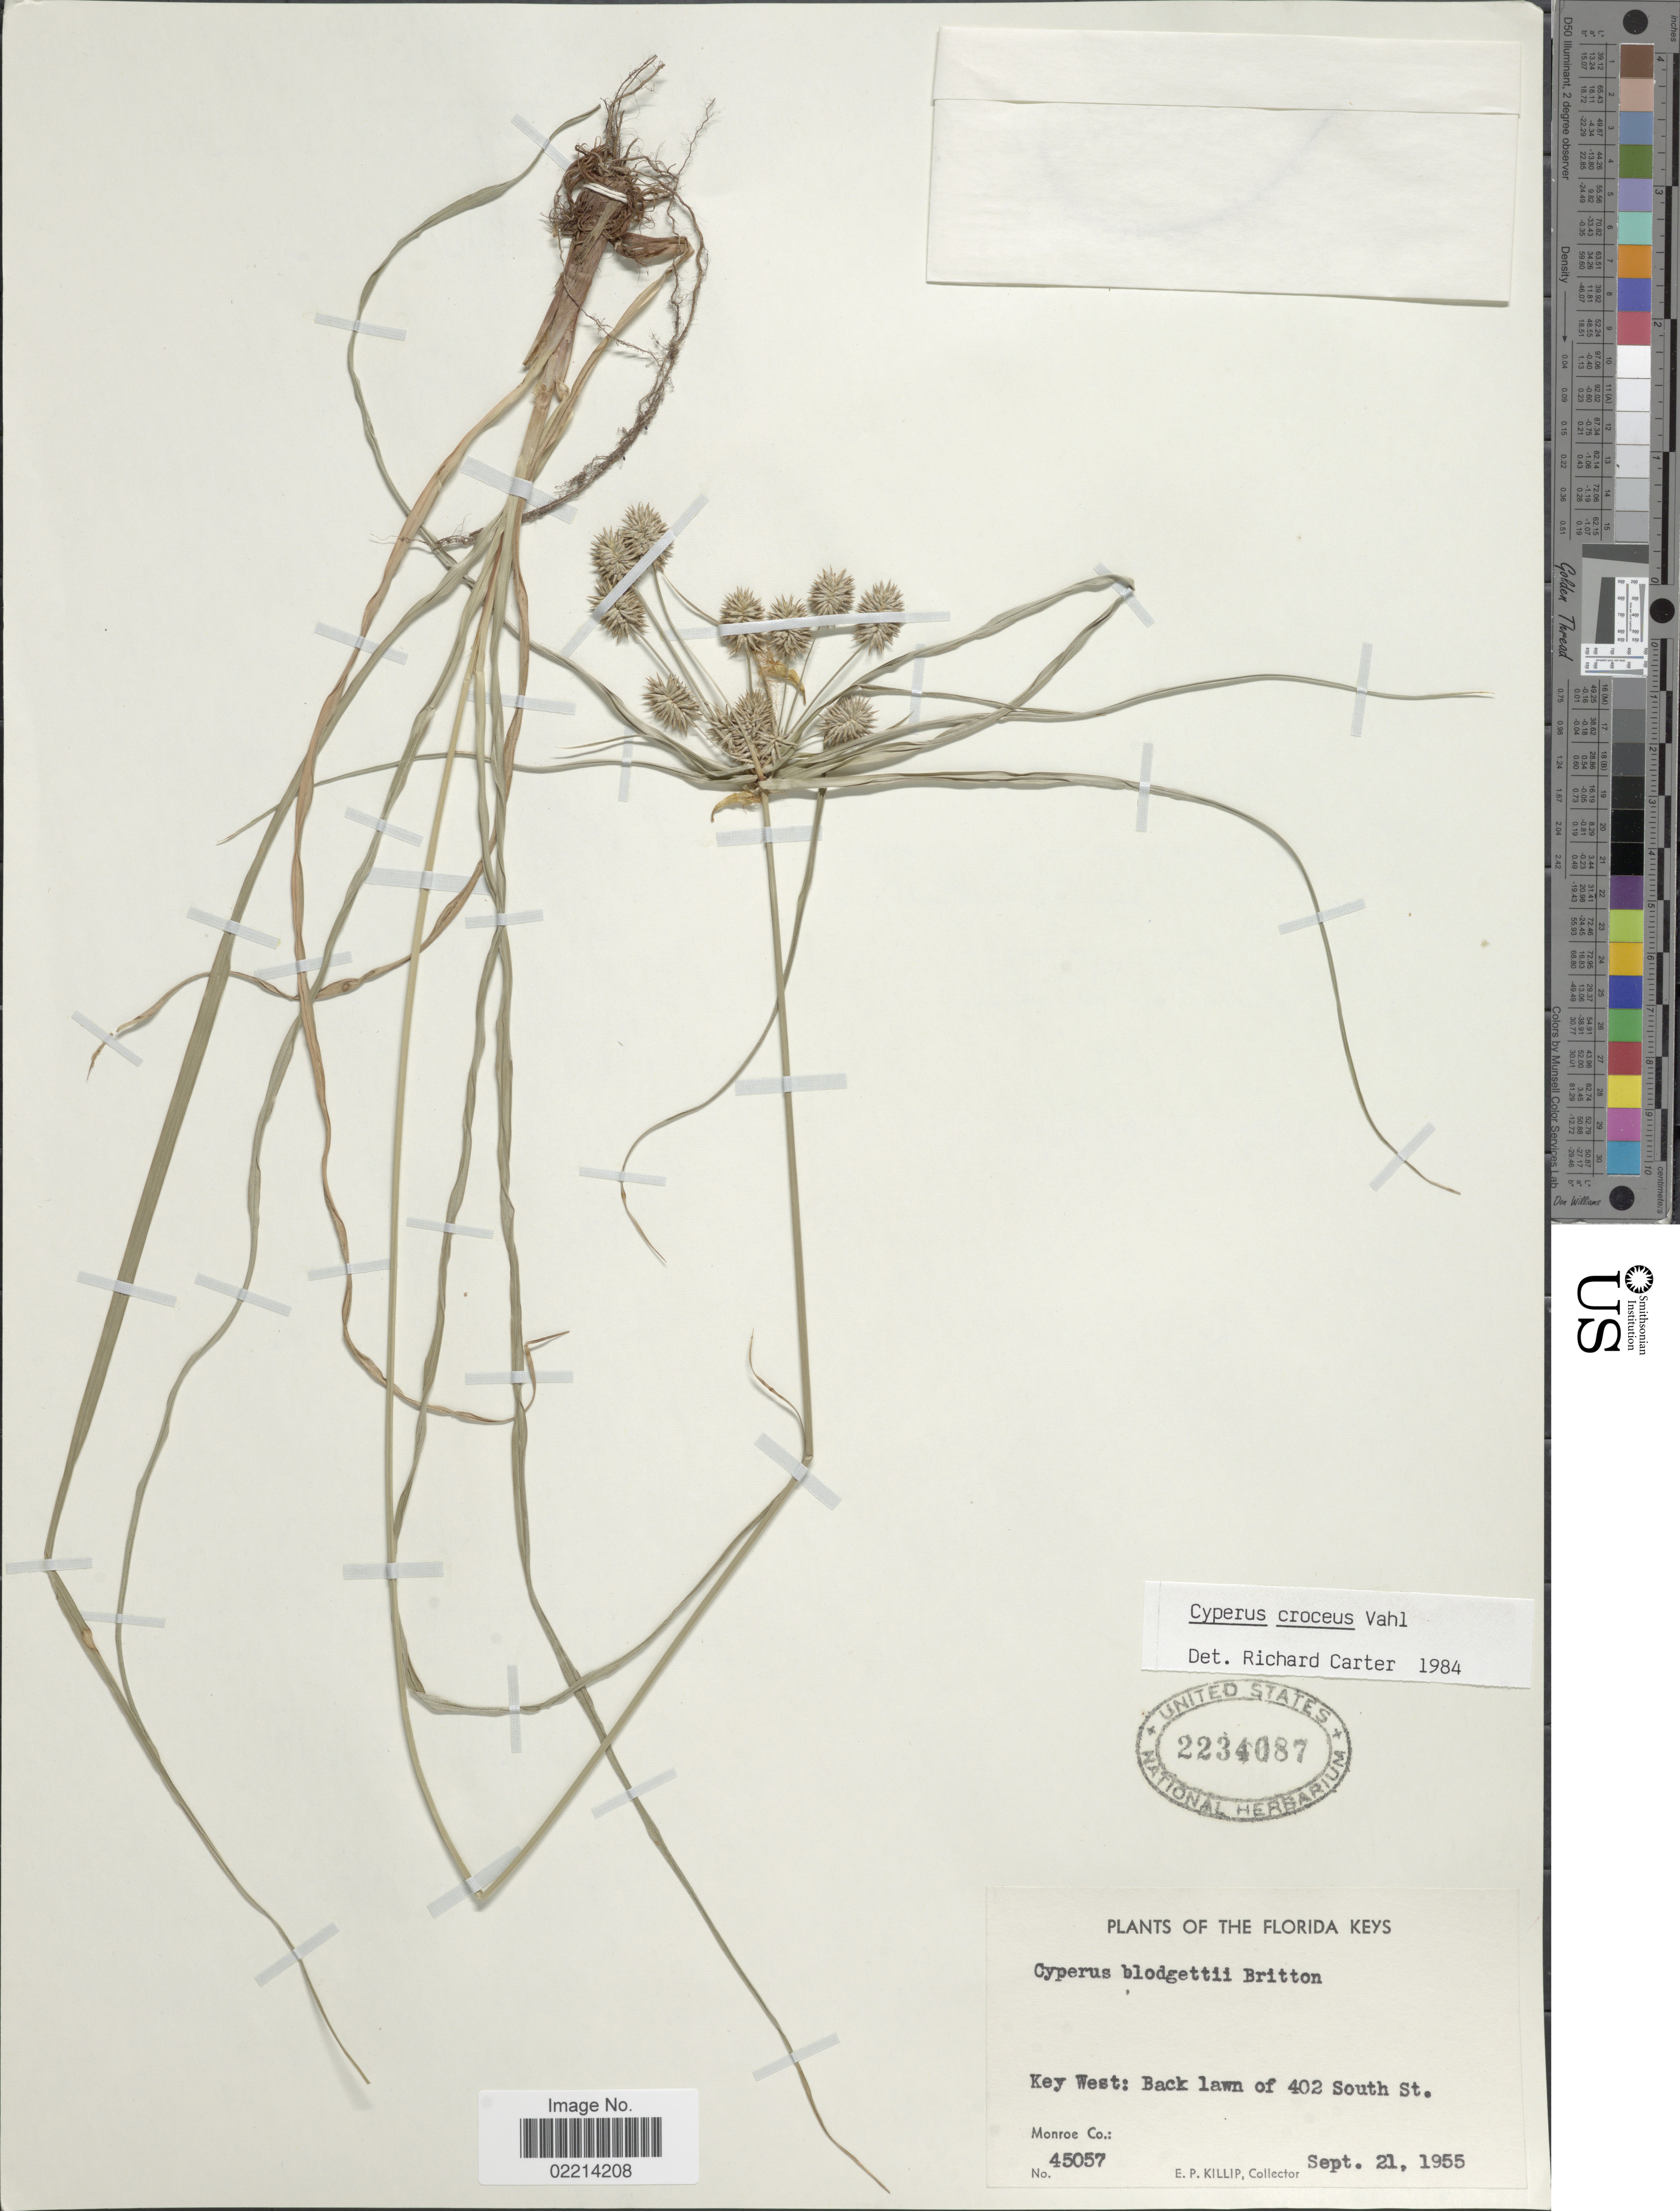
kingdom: Plantae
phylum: Tracheophyta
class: Liliopsida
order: Poales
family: Cyperaceae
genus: Cyperus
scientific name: Cyperus croceus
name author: Vahl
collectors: E. P. Killip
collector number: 45057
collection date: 1955-09-21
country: United States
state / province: Florida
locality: The Florida Keys, Key West: Back lawn of 402 South St. Monroe Co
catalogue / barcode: US 2234087